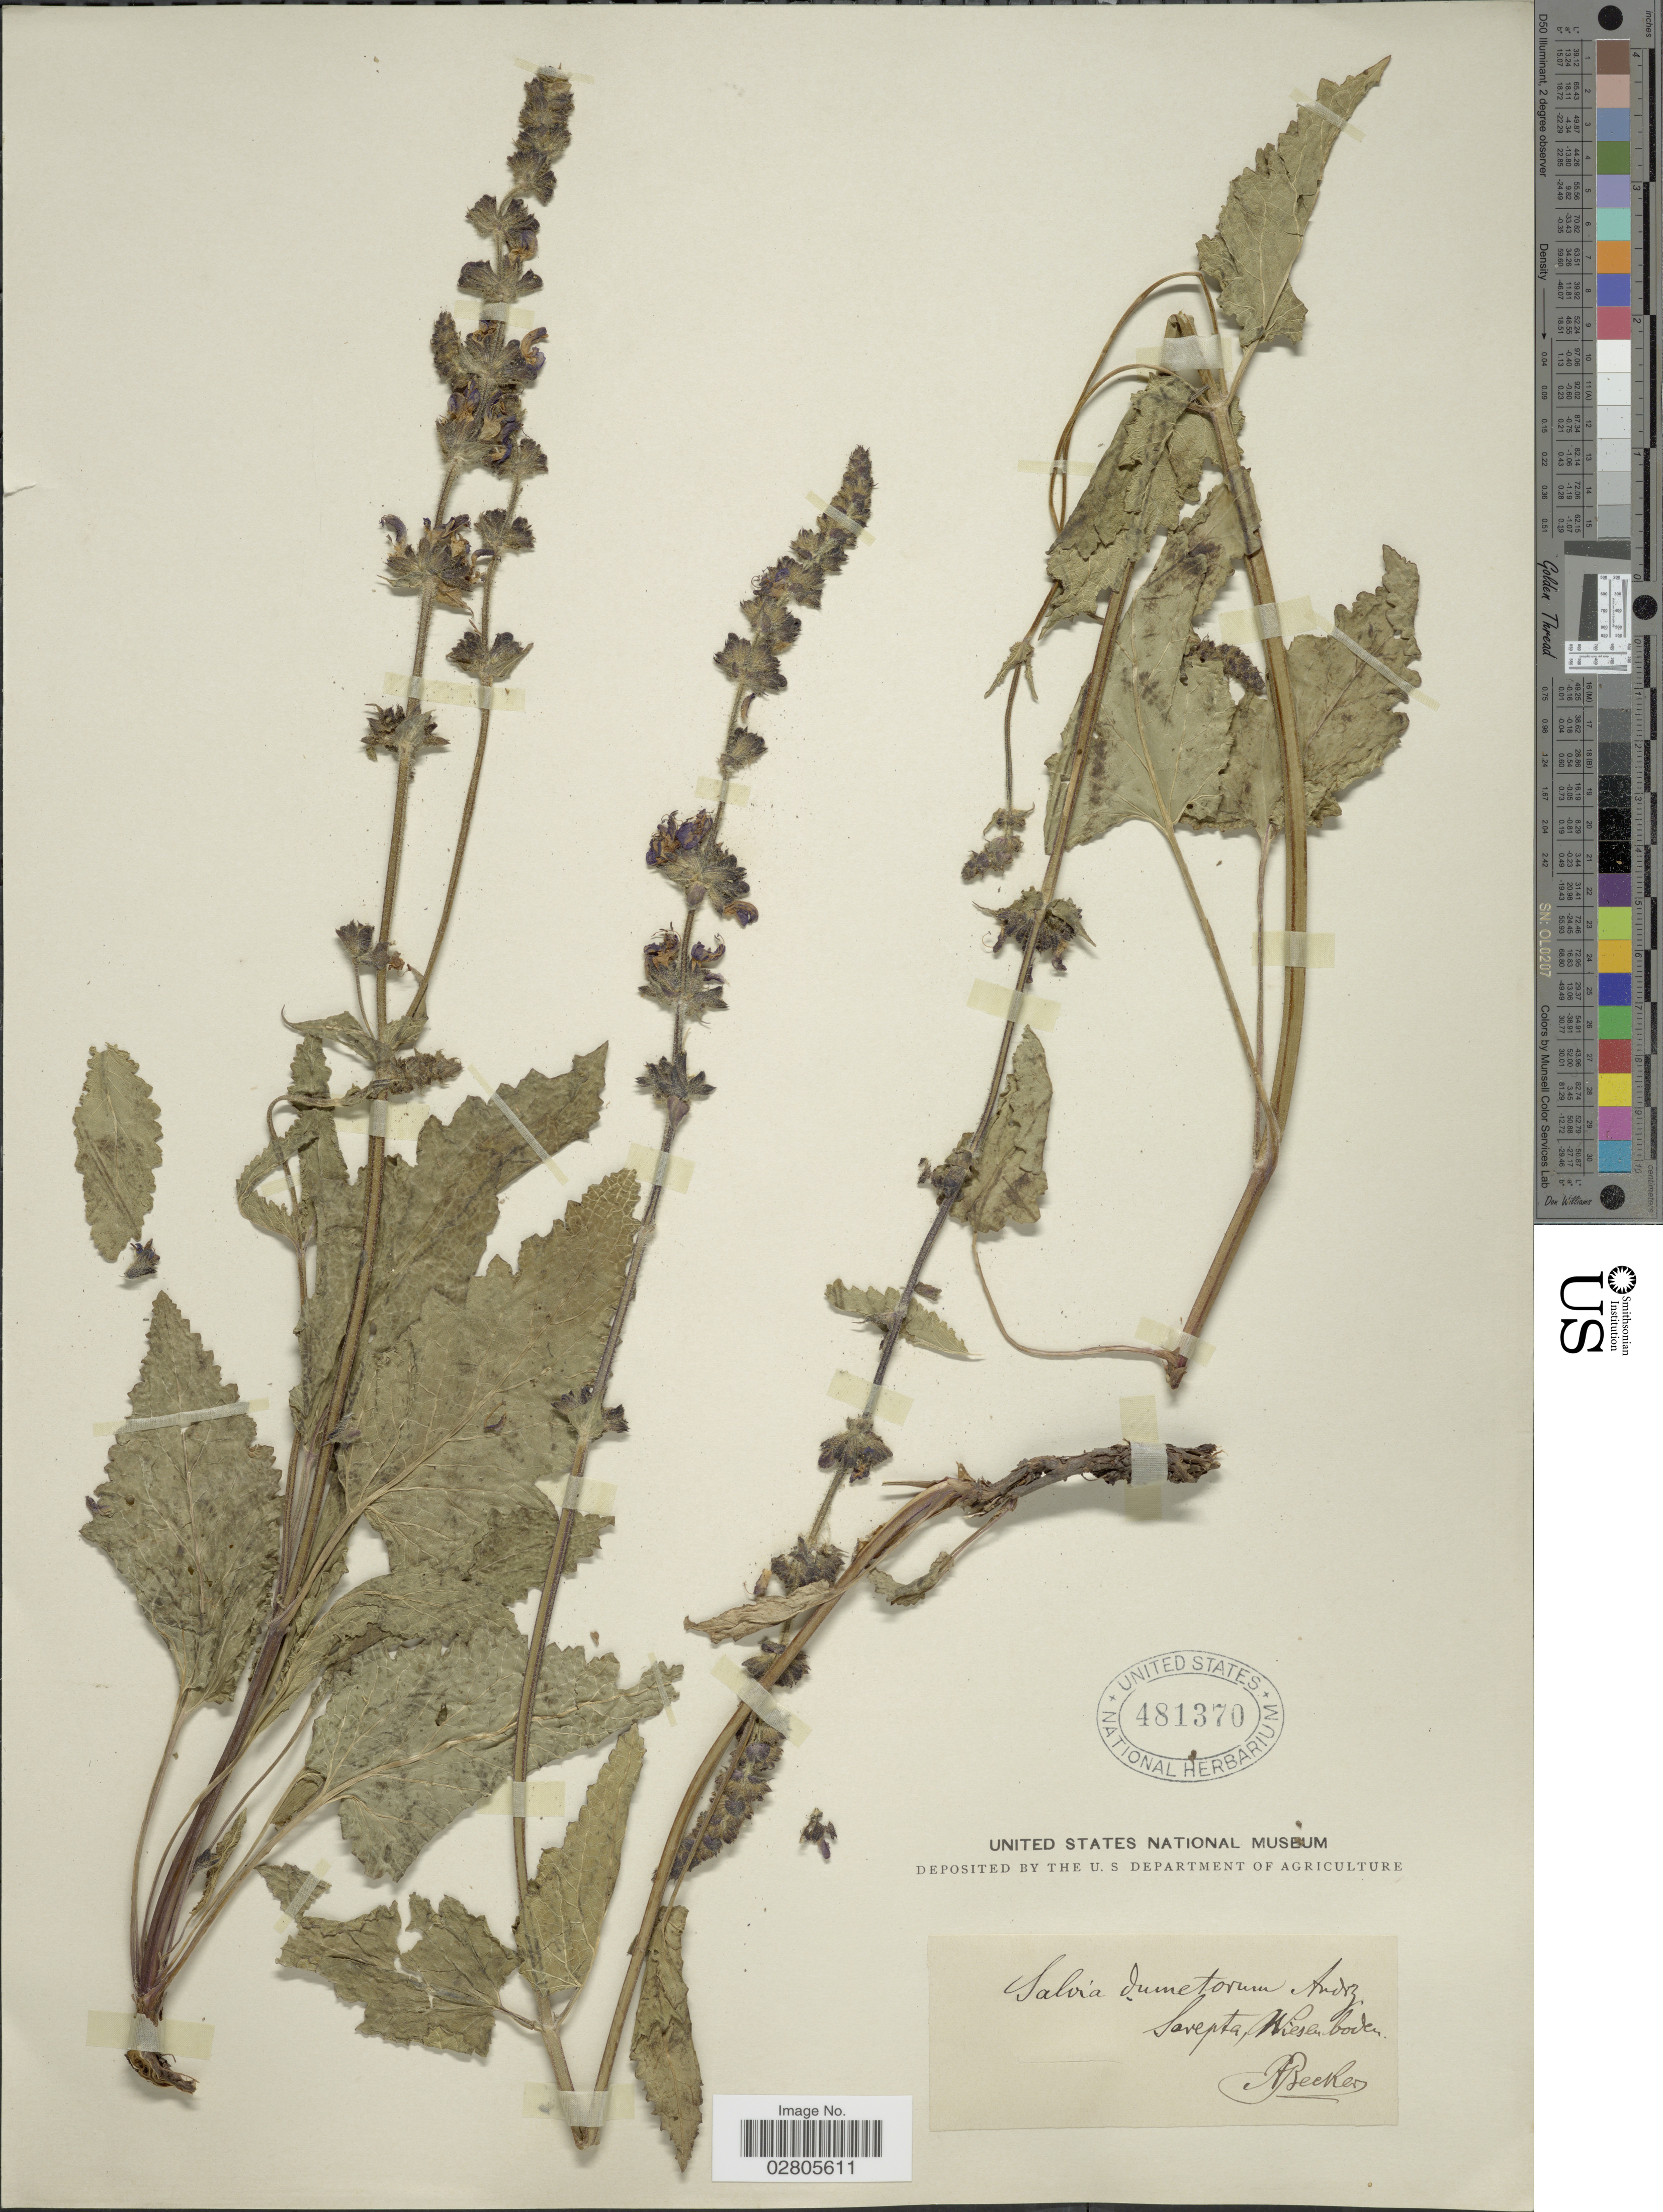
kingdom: Plantae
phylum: Tracheophyta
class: Magnoliopsida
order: Lamiales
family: Lamiaceae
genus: Salvia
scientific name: Salvia dumetorum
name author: Andrz. ex Besser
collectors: A. Becker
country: Russian Federation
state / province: Volgograd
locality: Sarepta, Wiesenboden.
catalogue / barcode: US 481370